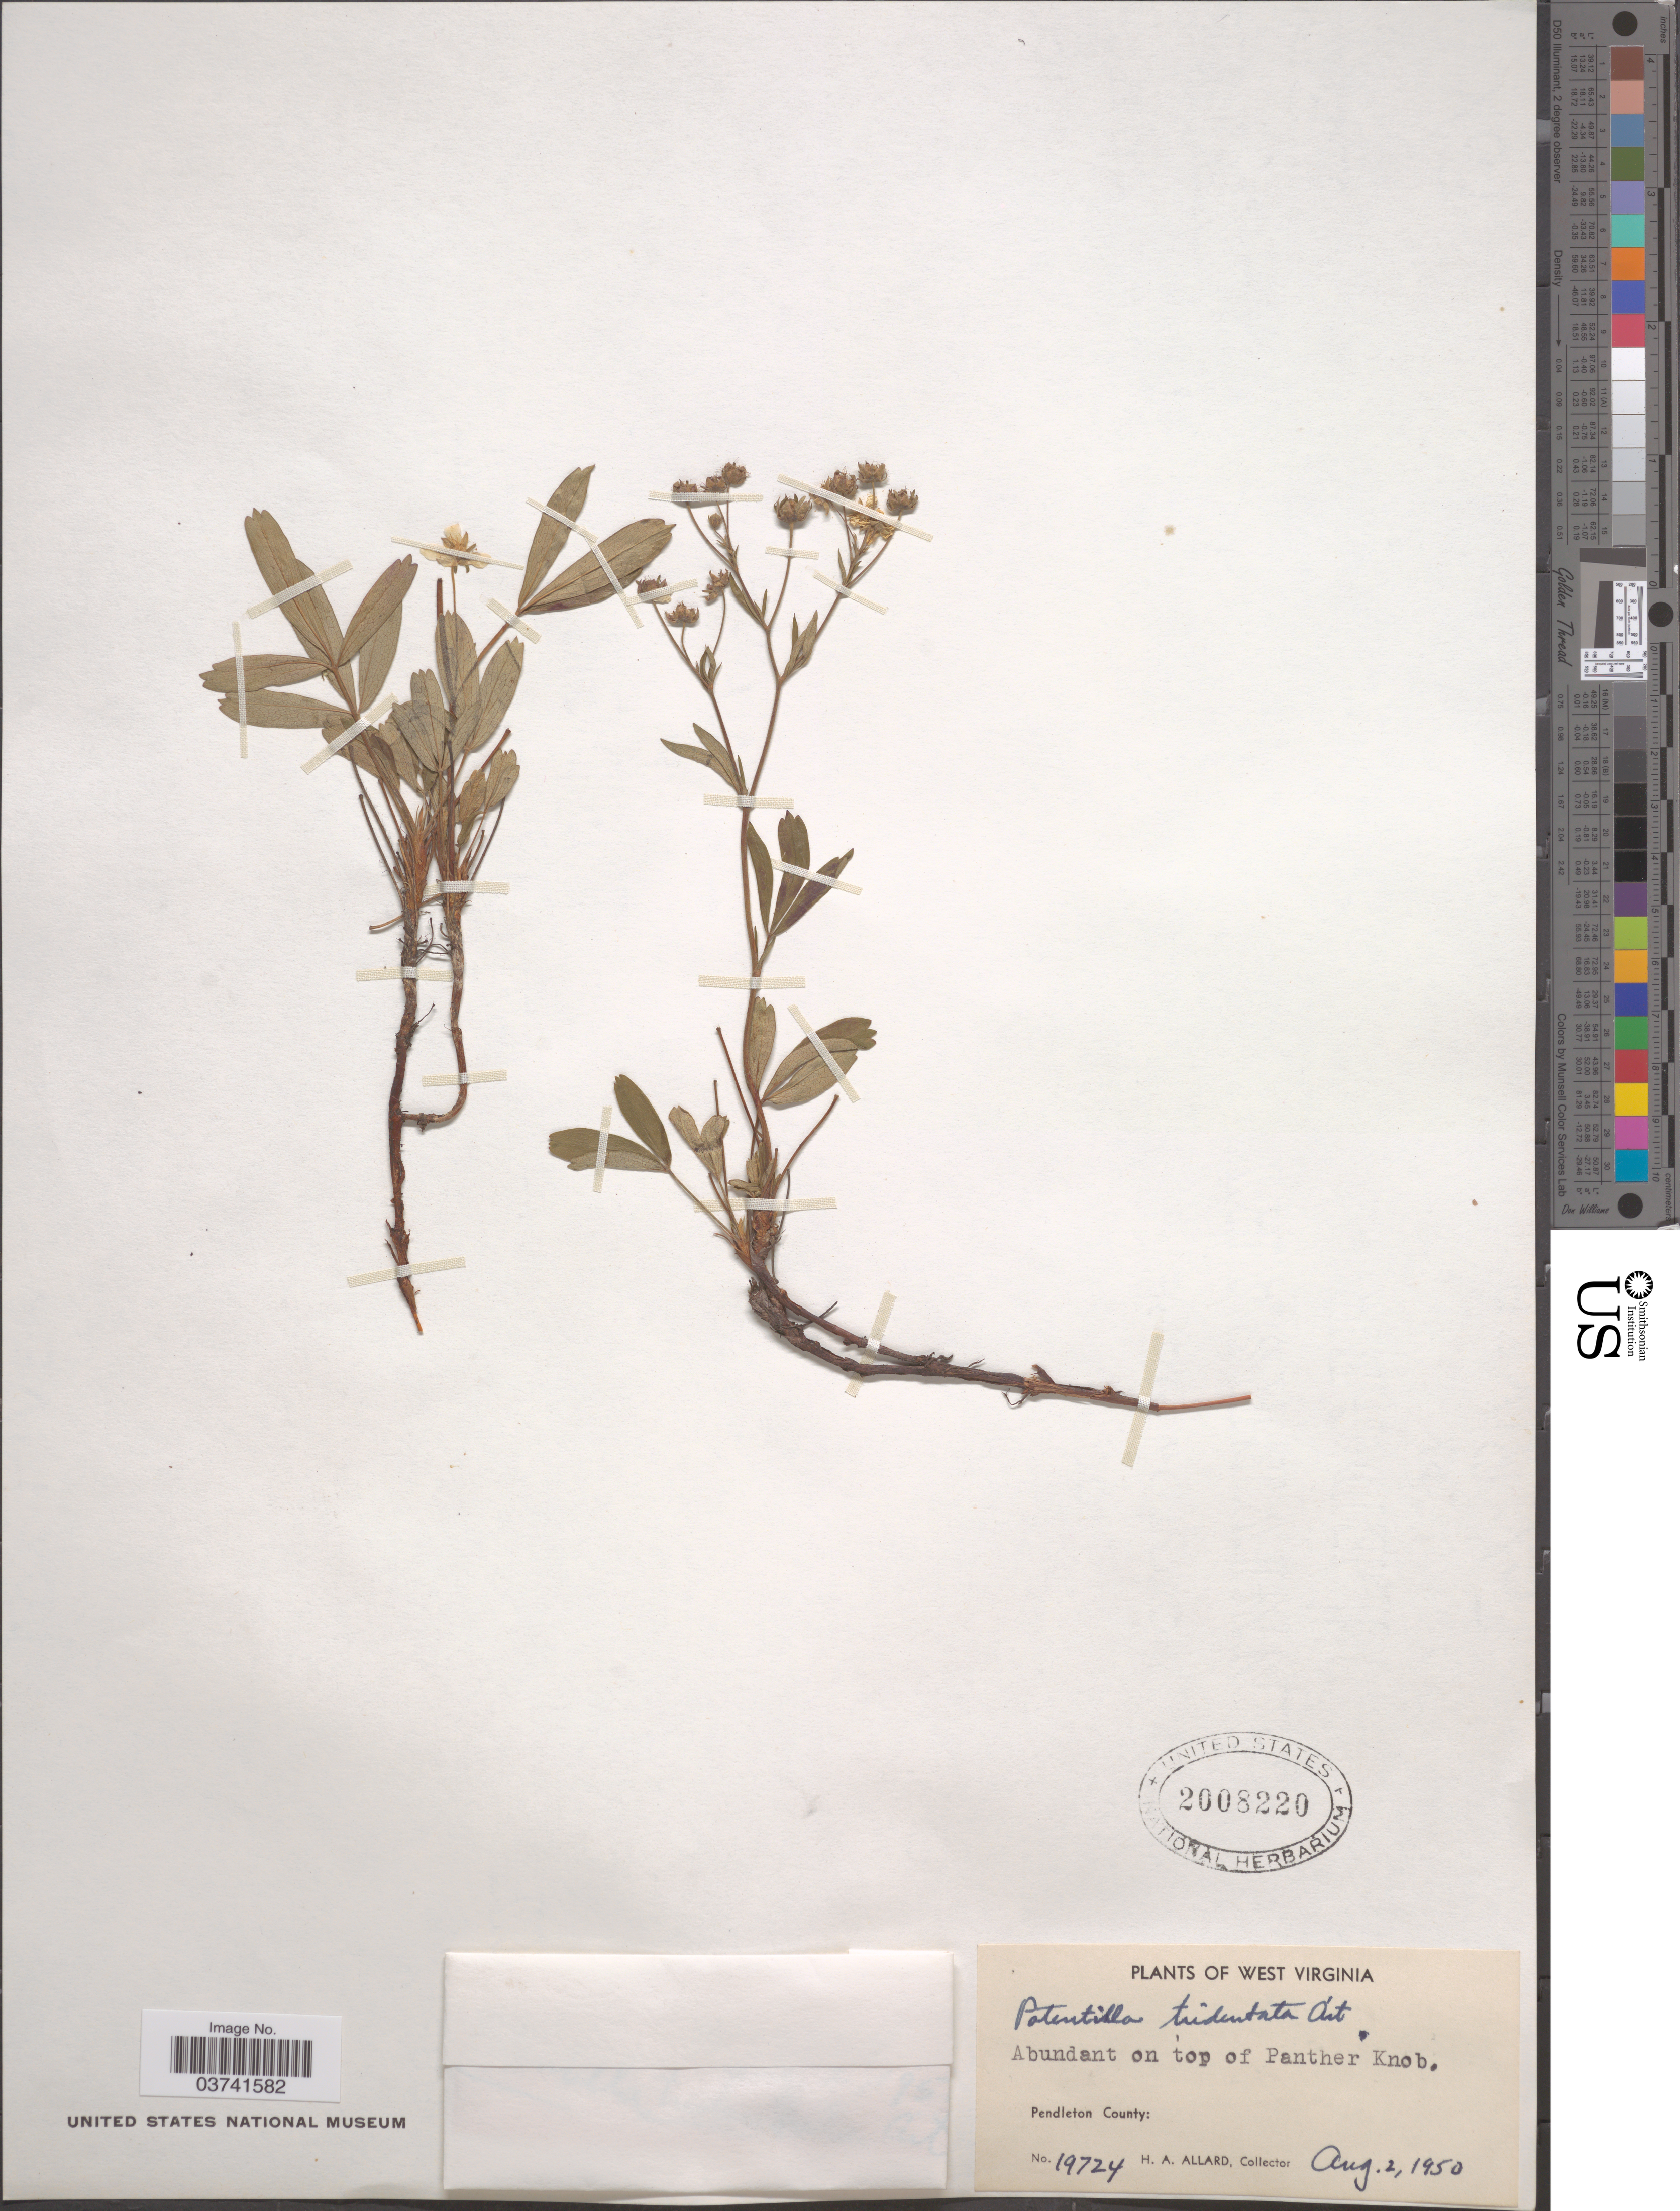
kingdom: Plantae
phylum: Tracheophyta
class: Magnoliopsida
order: Rosales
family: Rosaceae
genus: Potentilla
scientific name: Potentilla tridentata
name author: Aiton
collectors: H. A. Allard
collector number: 19724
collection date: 1950-08-02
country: United States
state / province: West Virginia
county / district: Pendleton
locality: On top of Panther Knob. Pendleton County.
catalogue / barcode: US 2008220